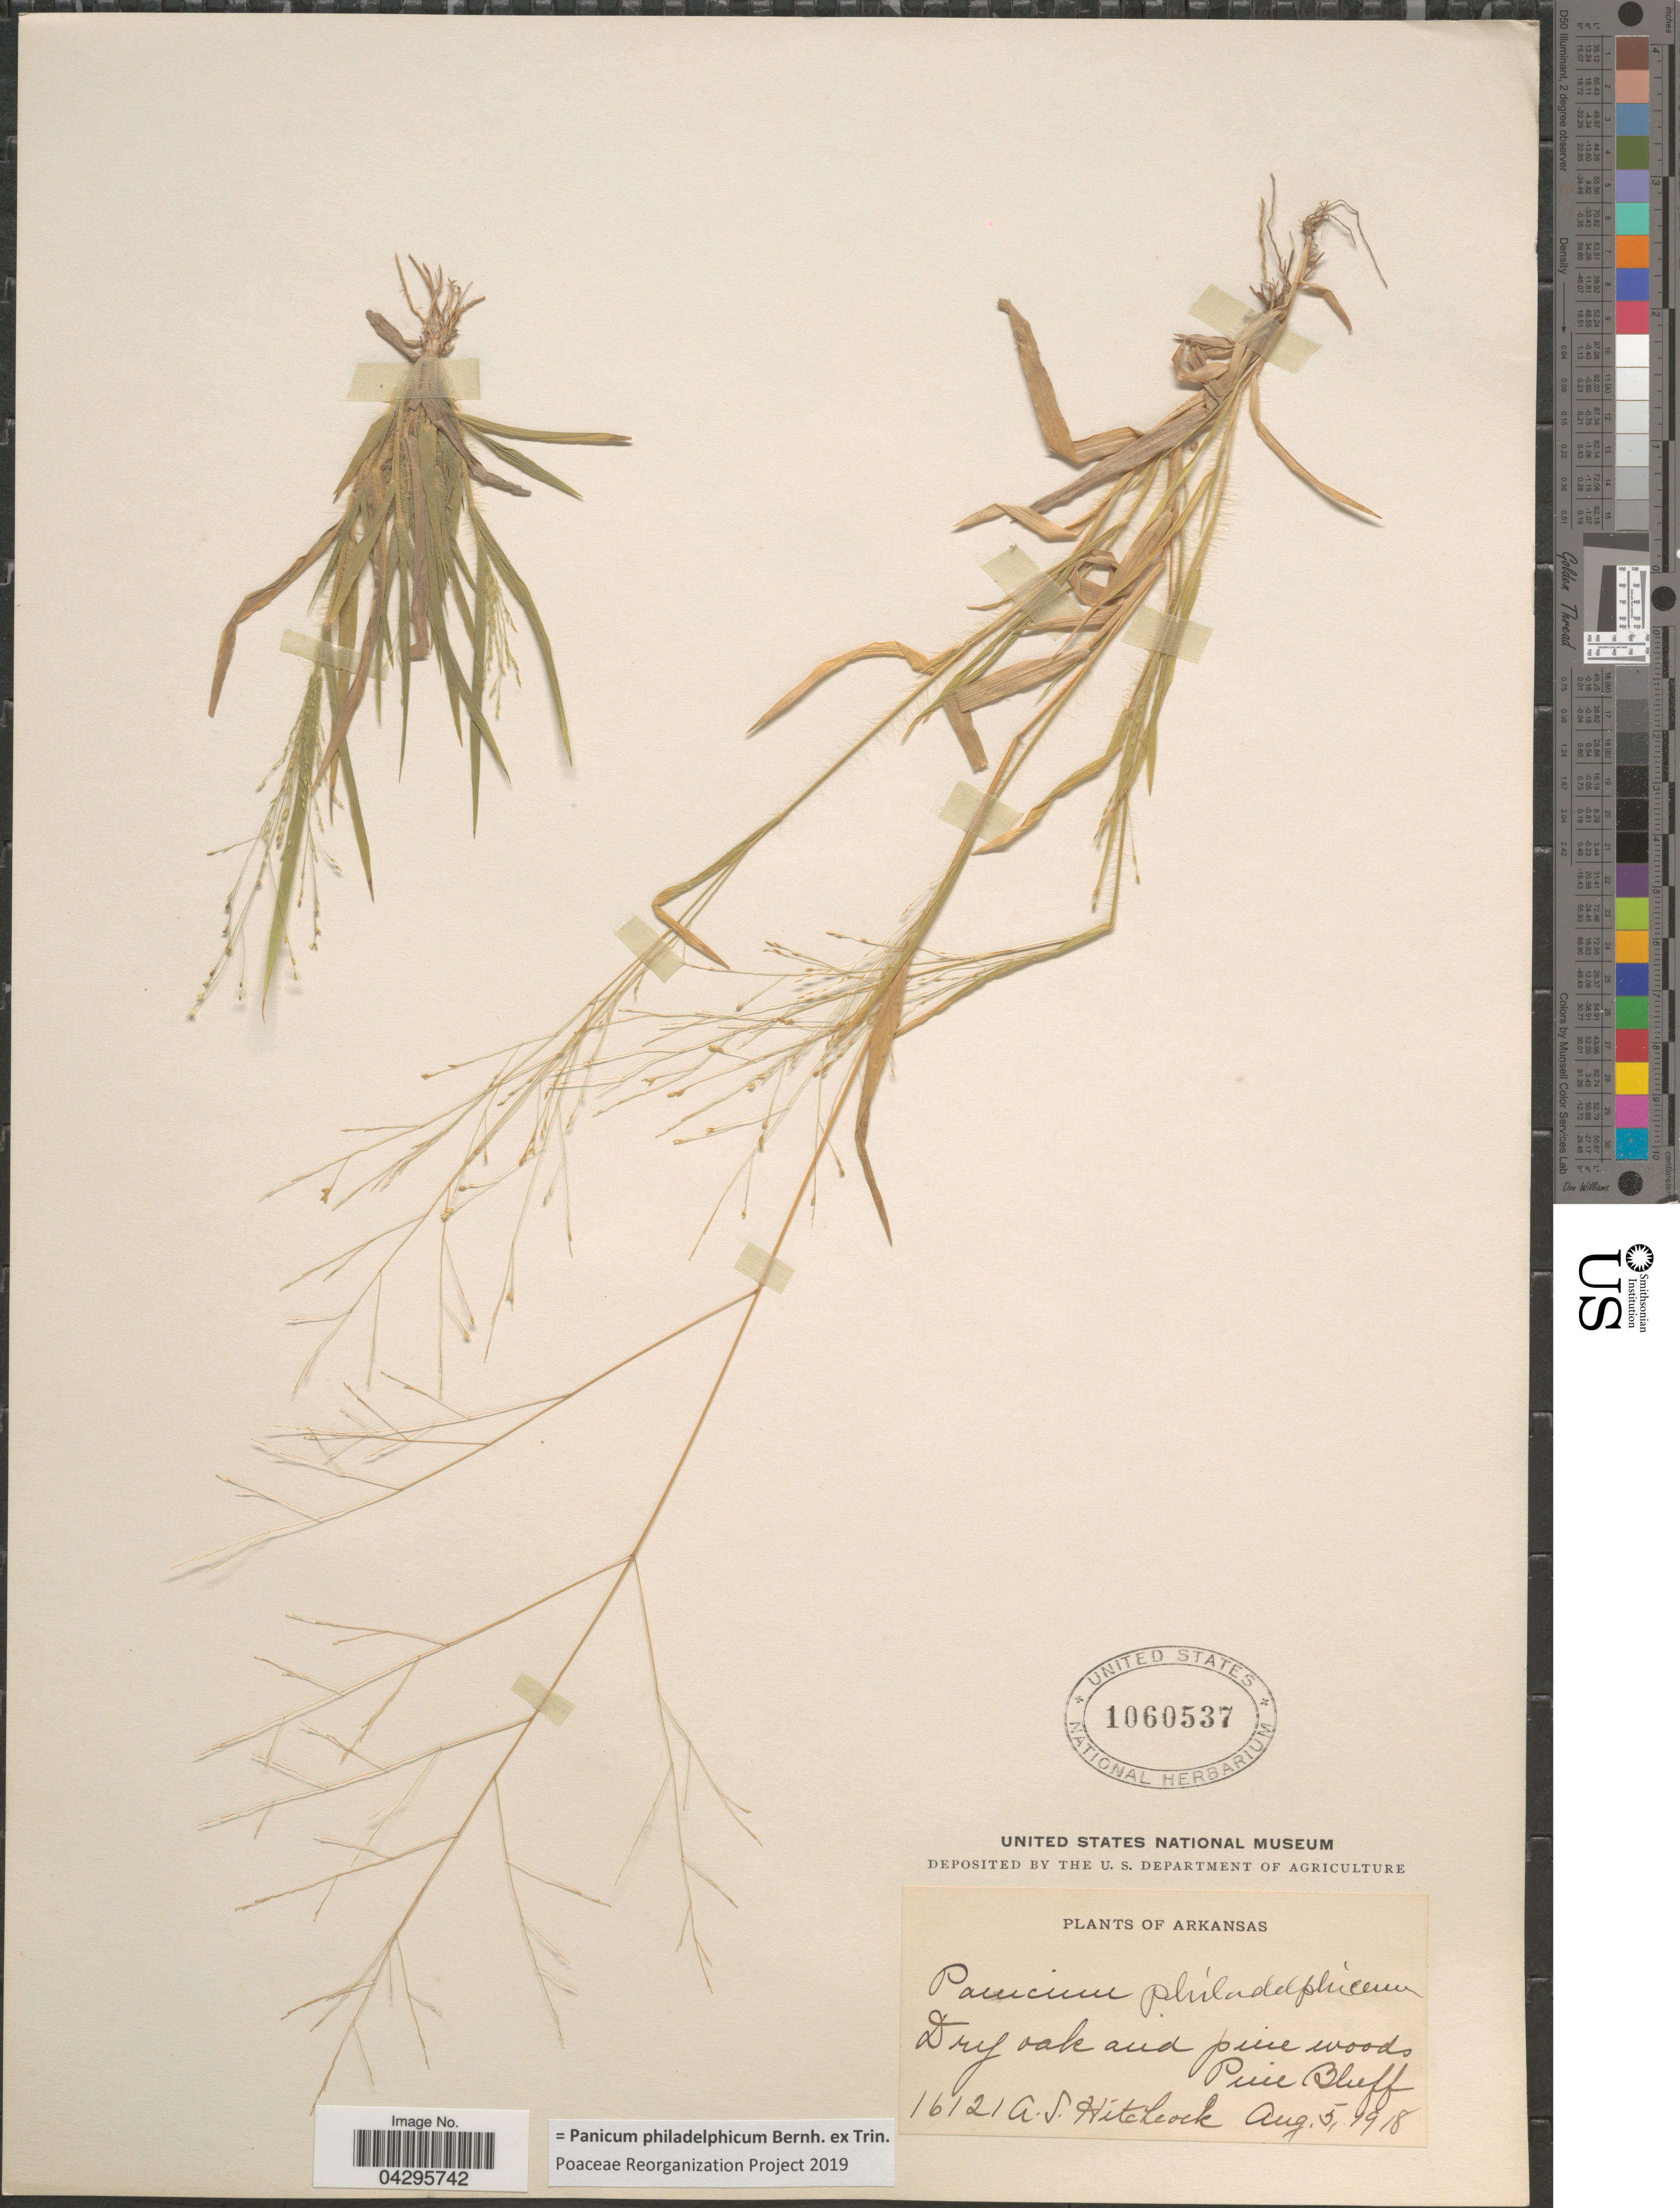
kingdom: Plantae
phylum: Tracheophyta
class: Liliopsida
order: Poales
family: Poaceae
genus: Panicum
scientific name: Panicum philadelphicum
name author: Bernh. ex Trin.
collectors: A. S. Hitchcock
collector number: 16121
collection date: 1918-08-05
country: United States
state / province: Arkansas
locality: Dry oak and pine woods Pine Bluff.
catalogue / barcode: US 1060537